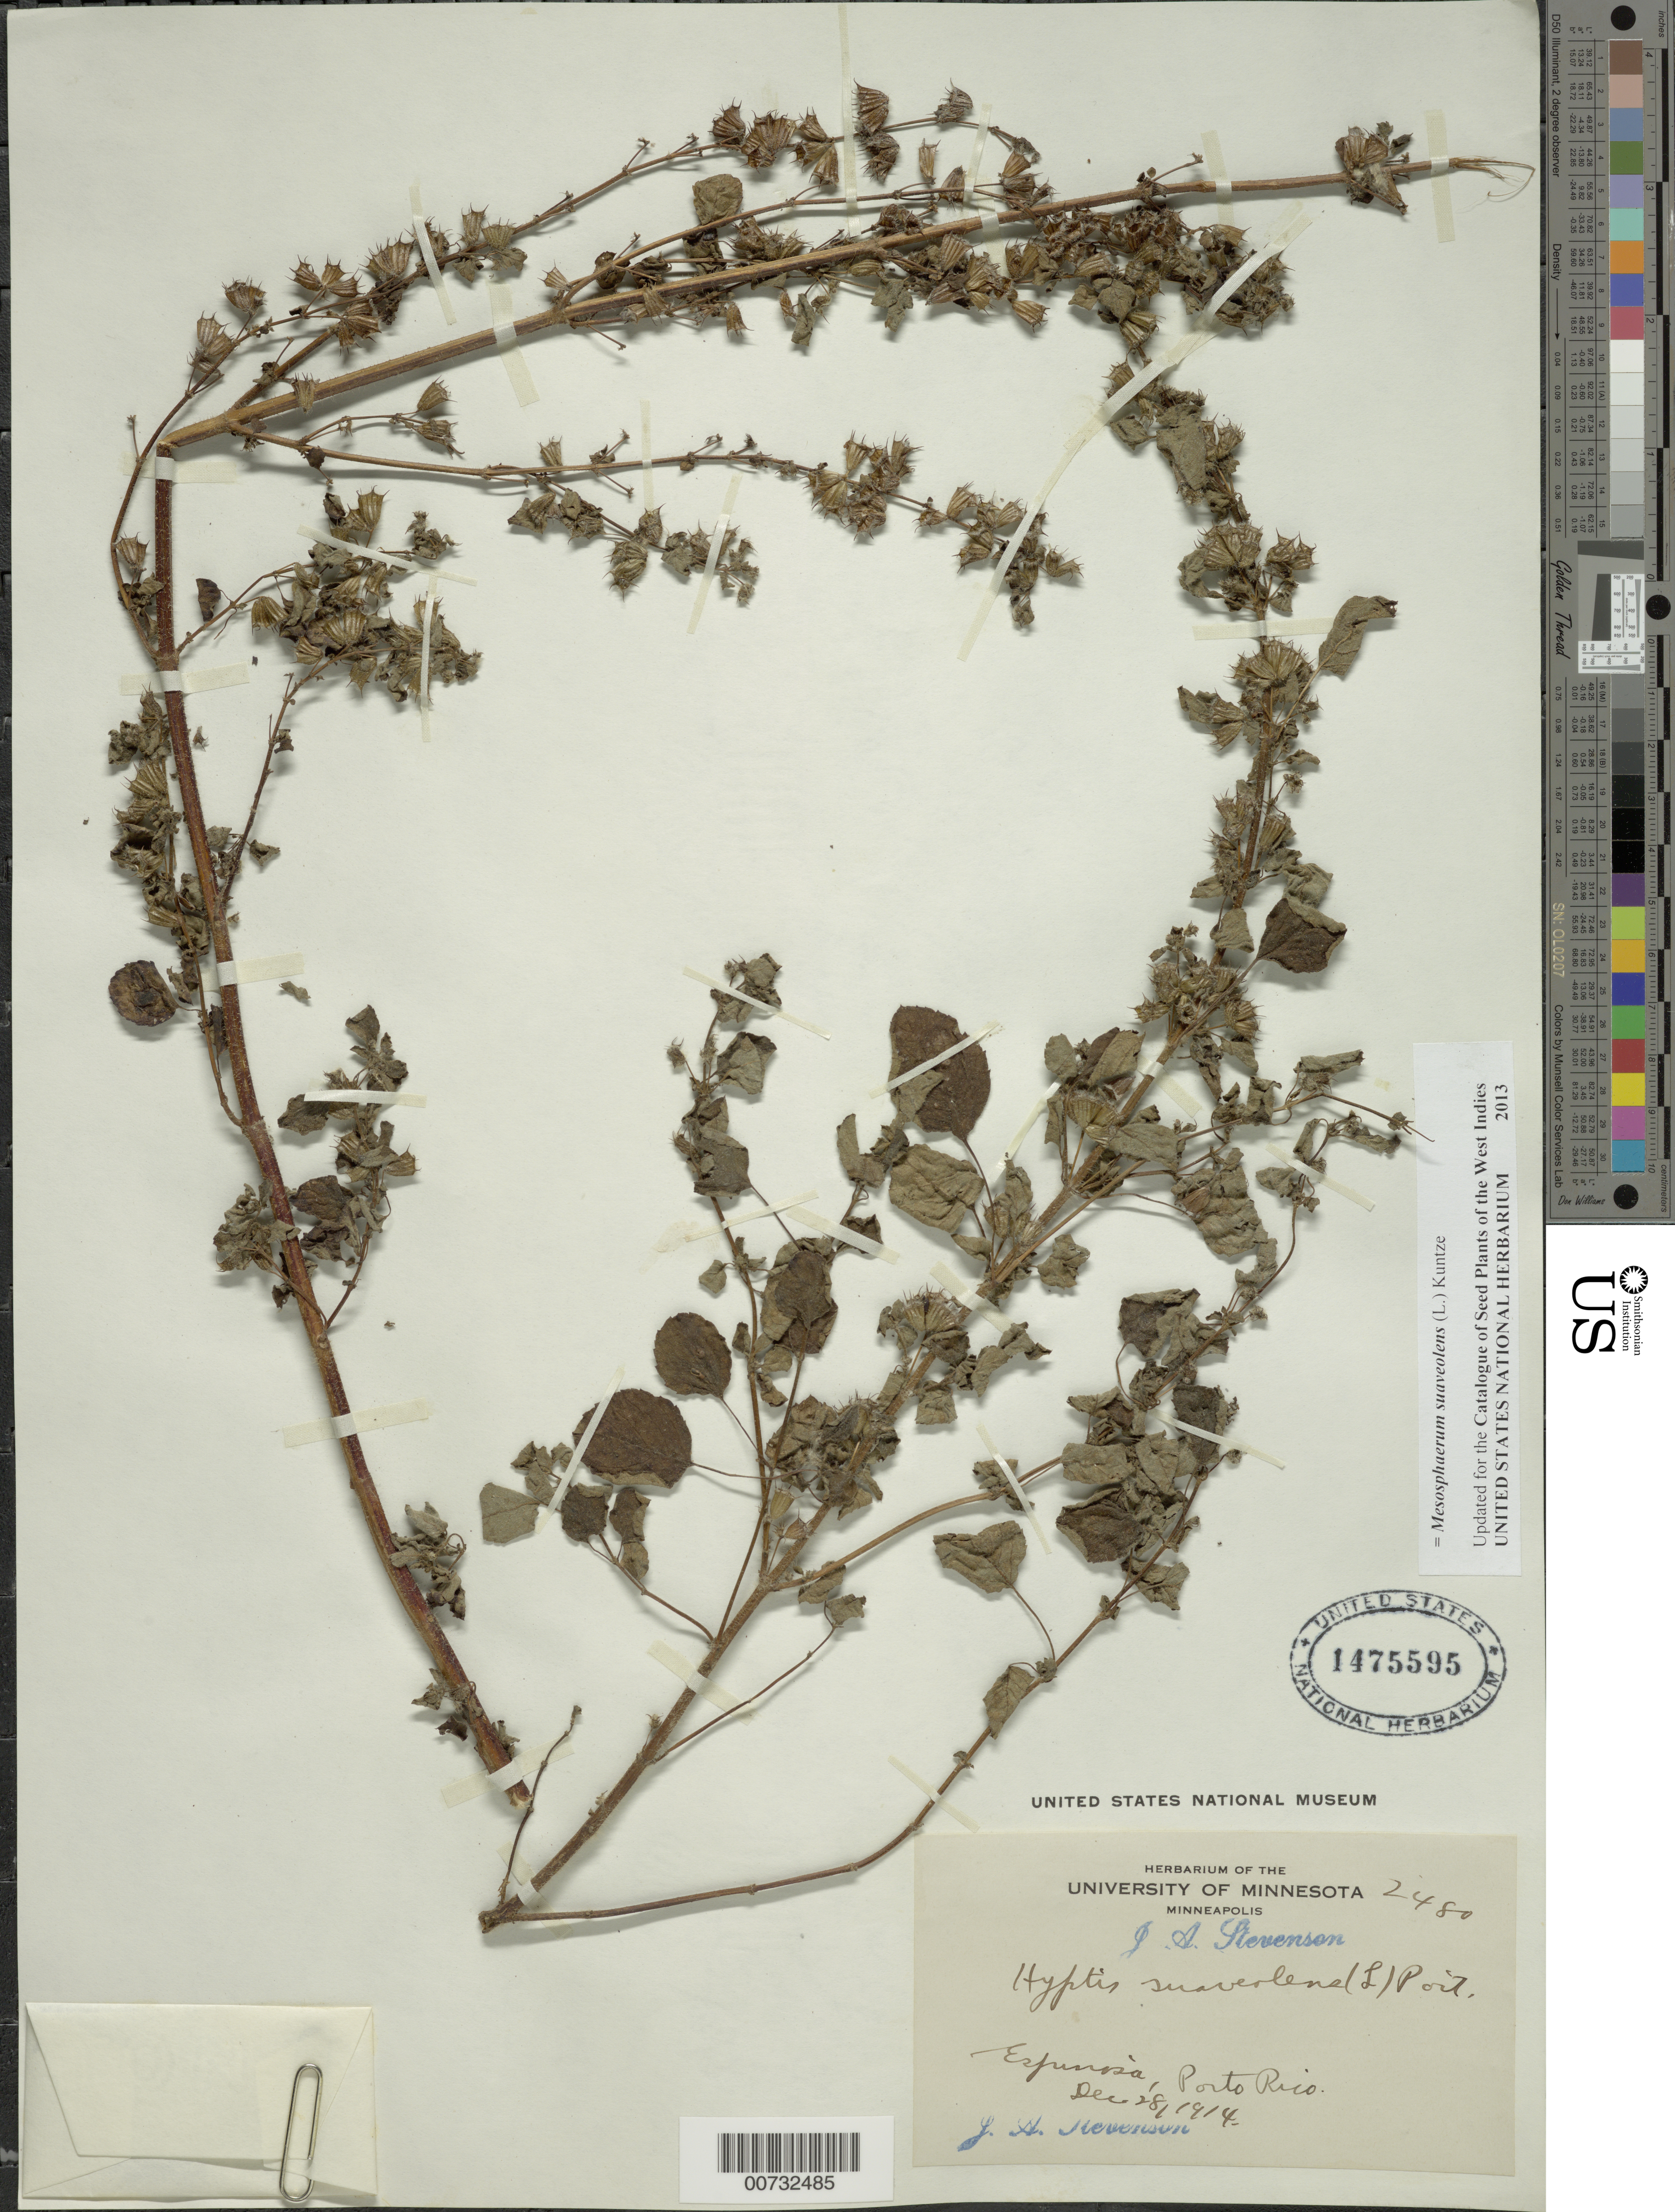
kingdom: Plantae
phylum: Tracheophyta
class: Magnoliopsida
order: Lamiales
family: Lamiaceae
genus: Mesosphaerum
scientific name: Mesosphaerum suaveolens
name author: (L.) Kuntze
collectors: J. Stevenson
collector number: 2480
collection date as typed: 28 Dec 1914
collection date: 1914-12-28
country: Puerto Rico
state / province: Vega Alta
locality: Espinosa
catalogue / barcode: US 1475595